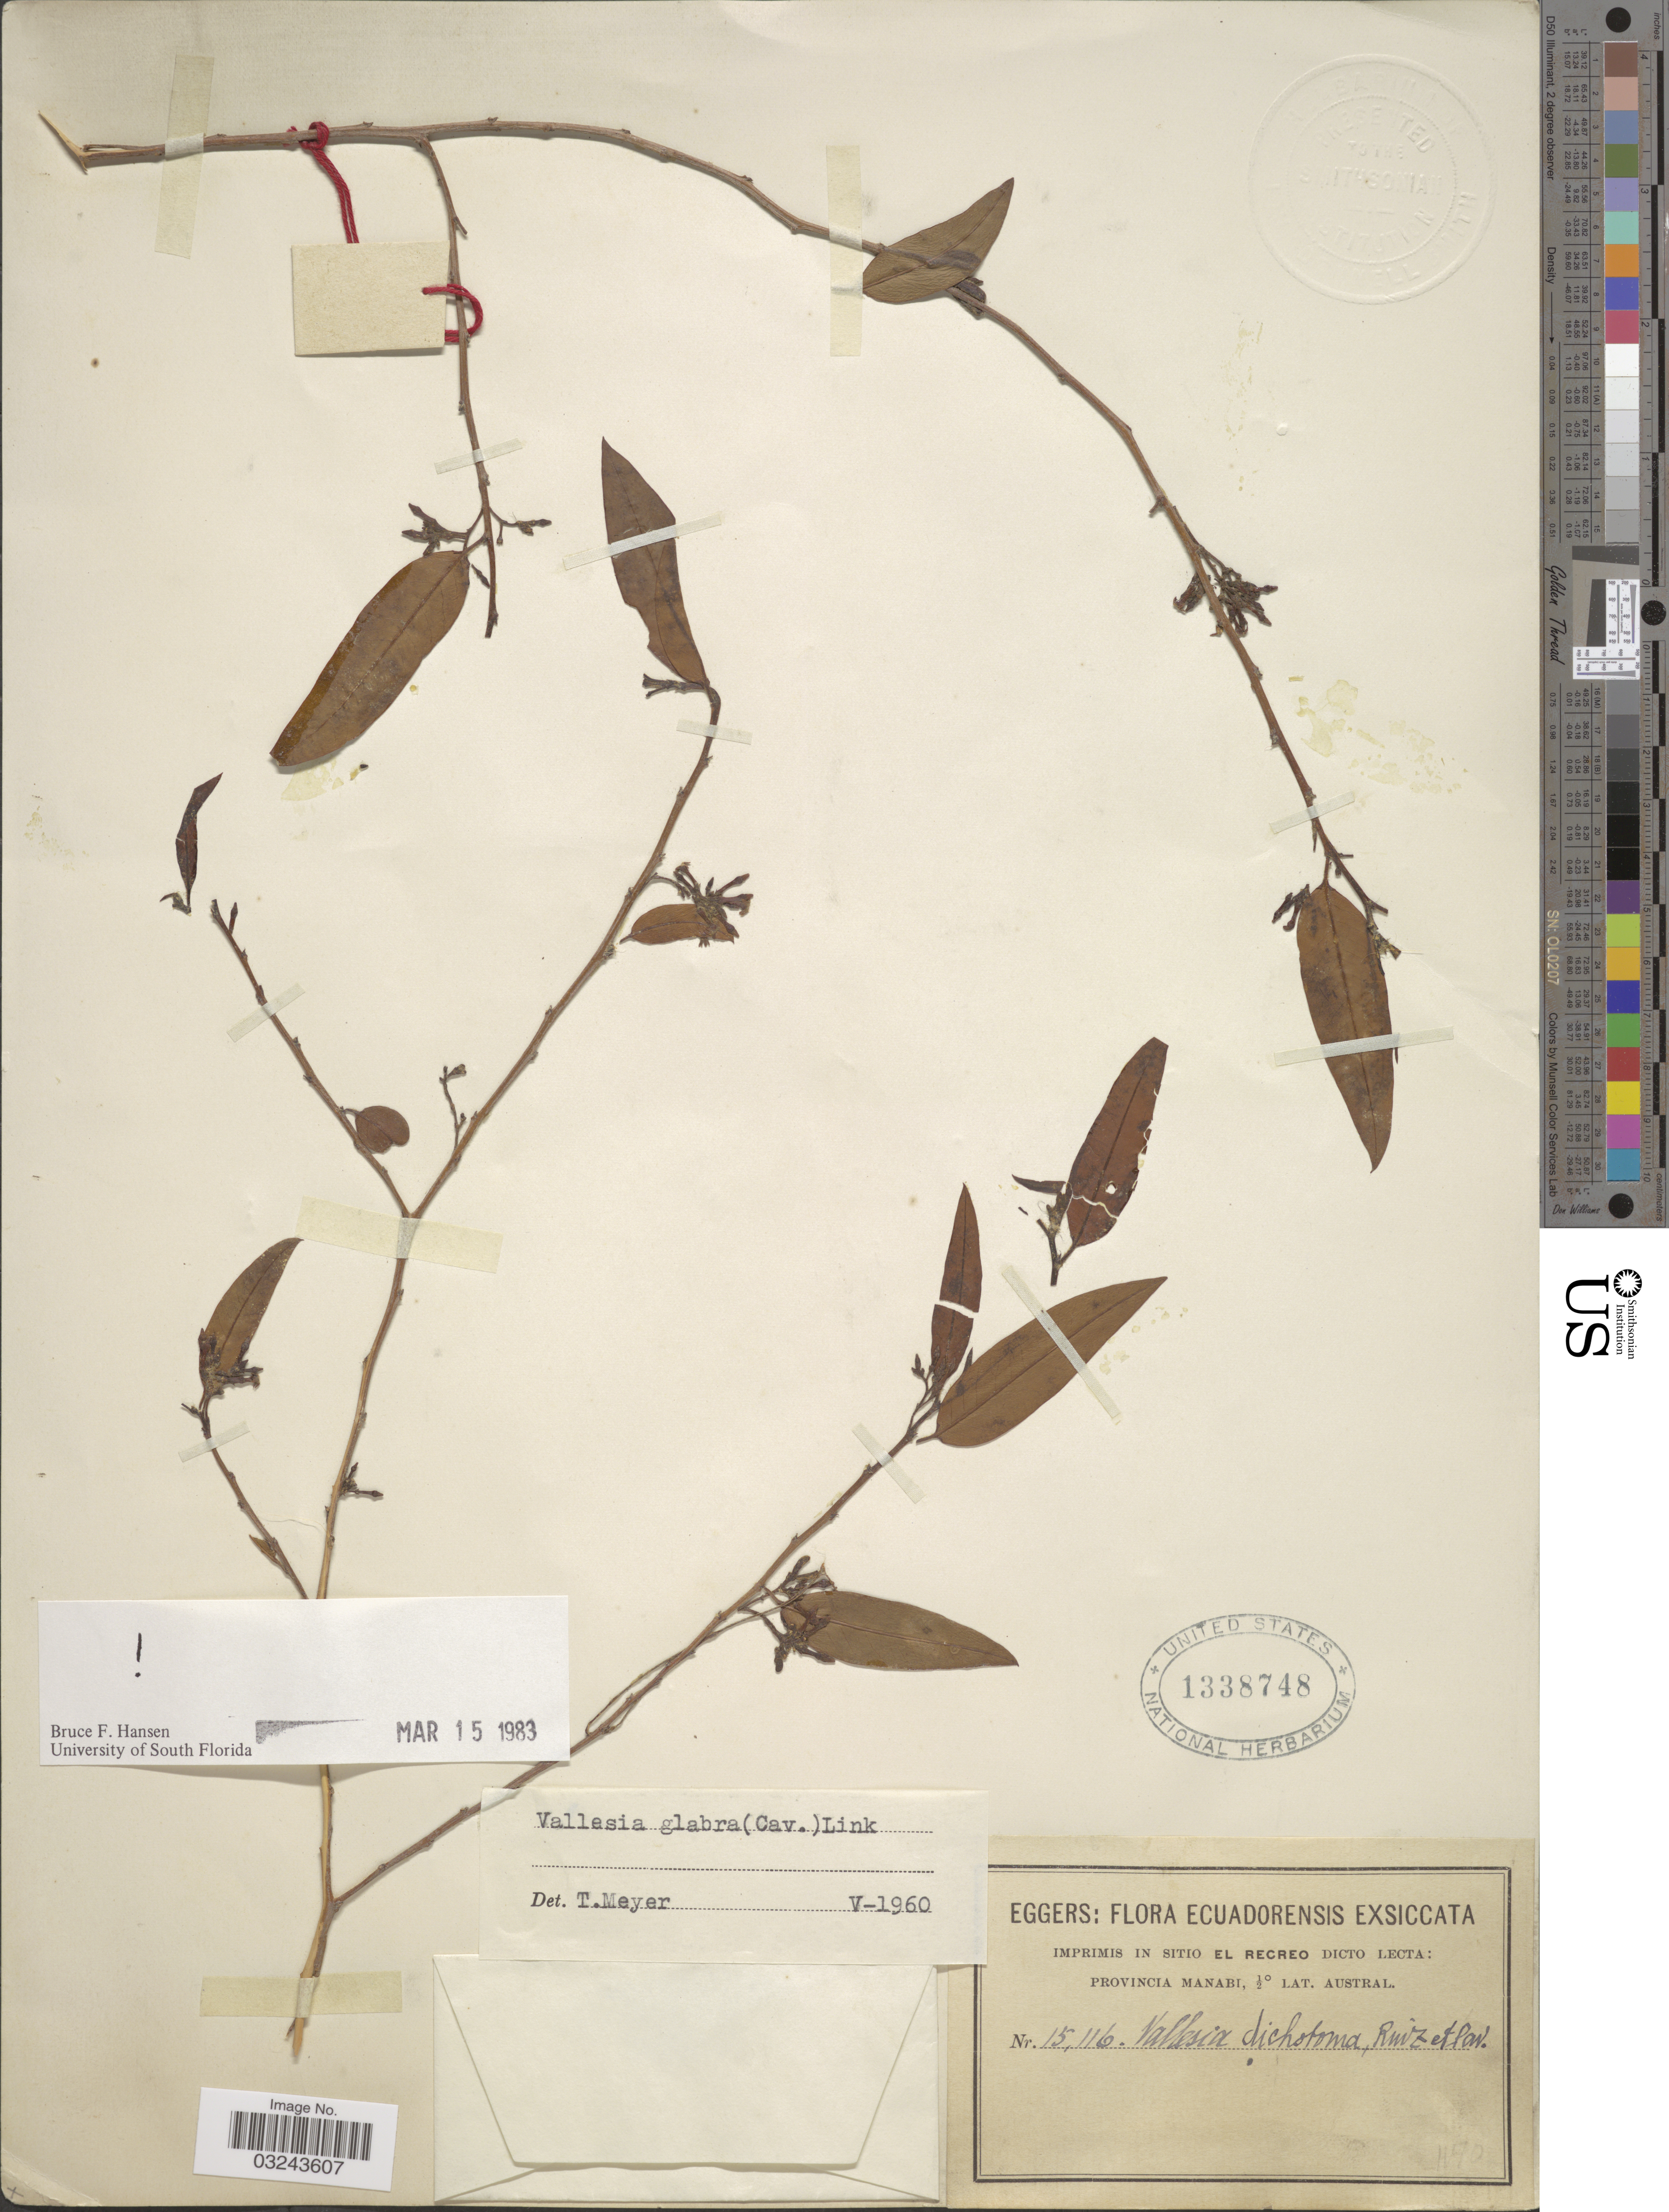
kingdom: Plantae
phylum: Tracheophyta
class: Magnoliopsida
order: Gentianales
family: Apocynaceae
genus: Vallesia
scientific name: Vallesia glabra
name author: (Cav.) Link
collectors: -. Eggers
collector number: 15116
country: Ecuador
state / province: Manabí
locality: Provincia Manabi.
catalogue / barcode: US 1338748